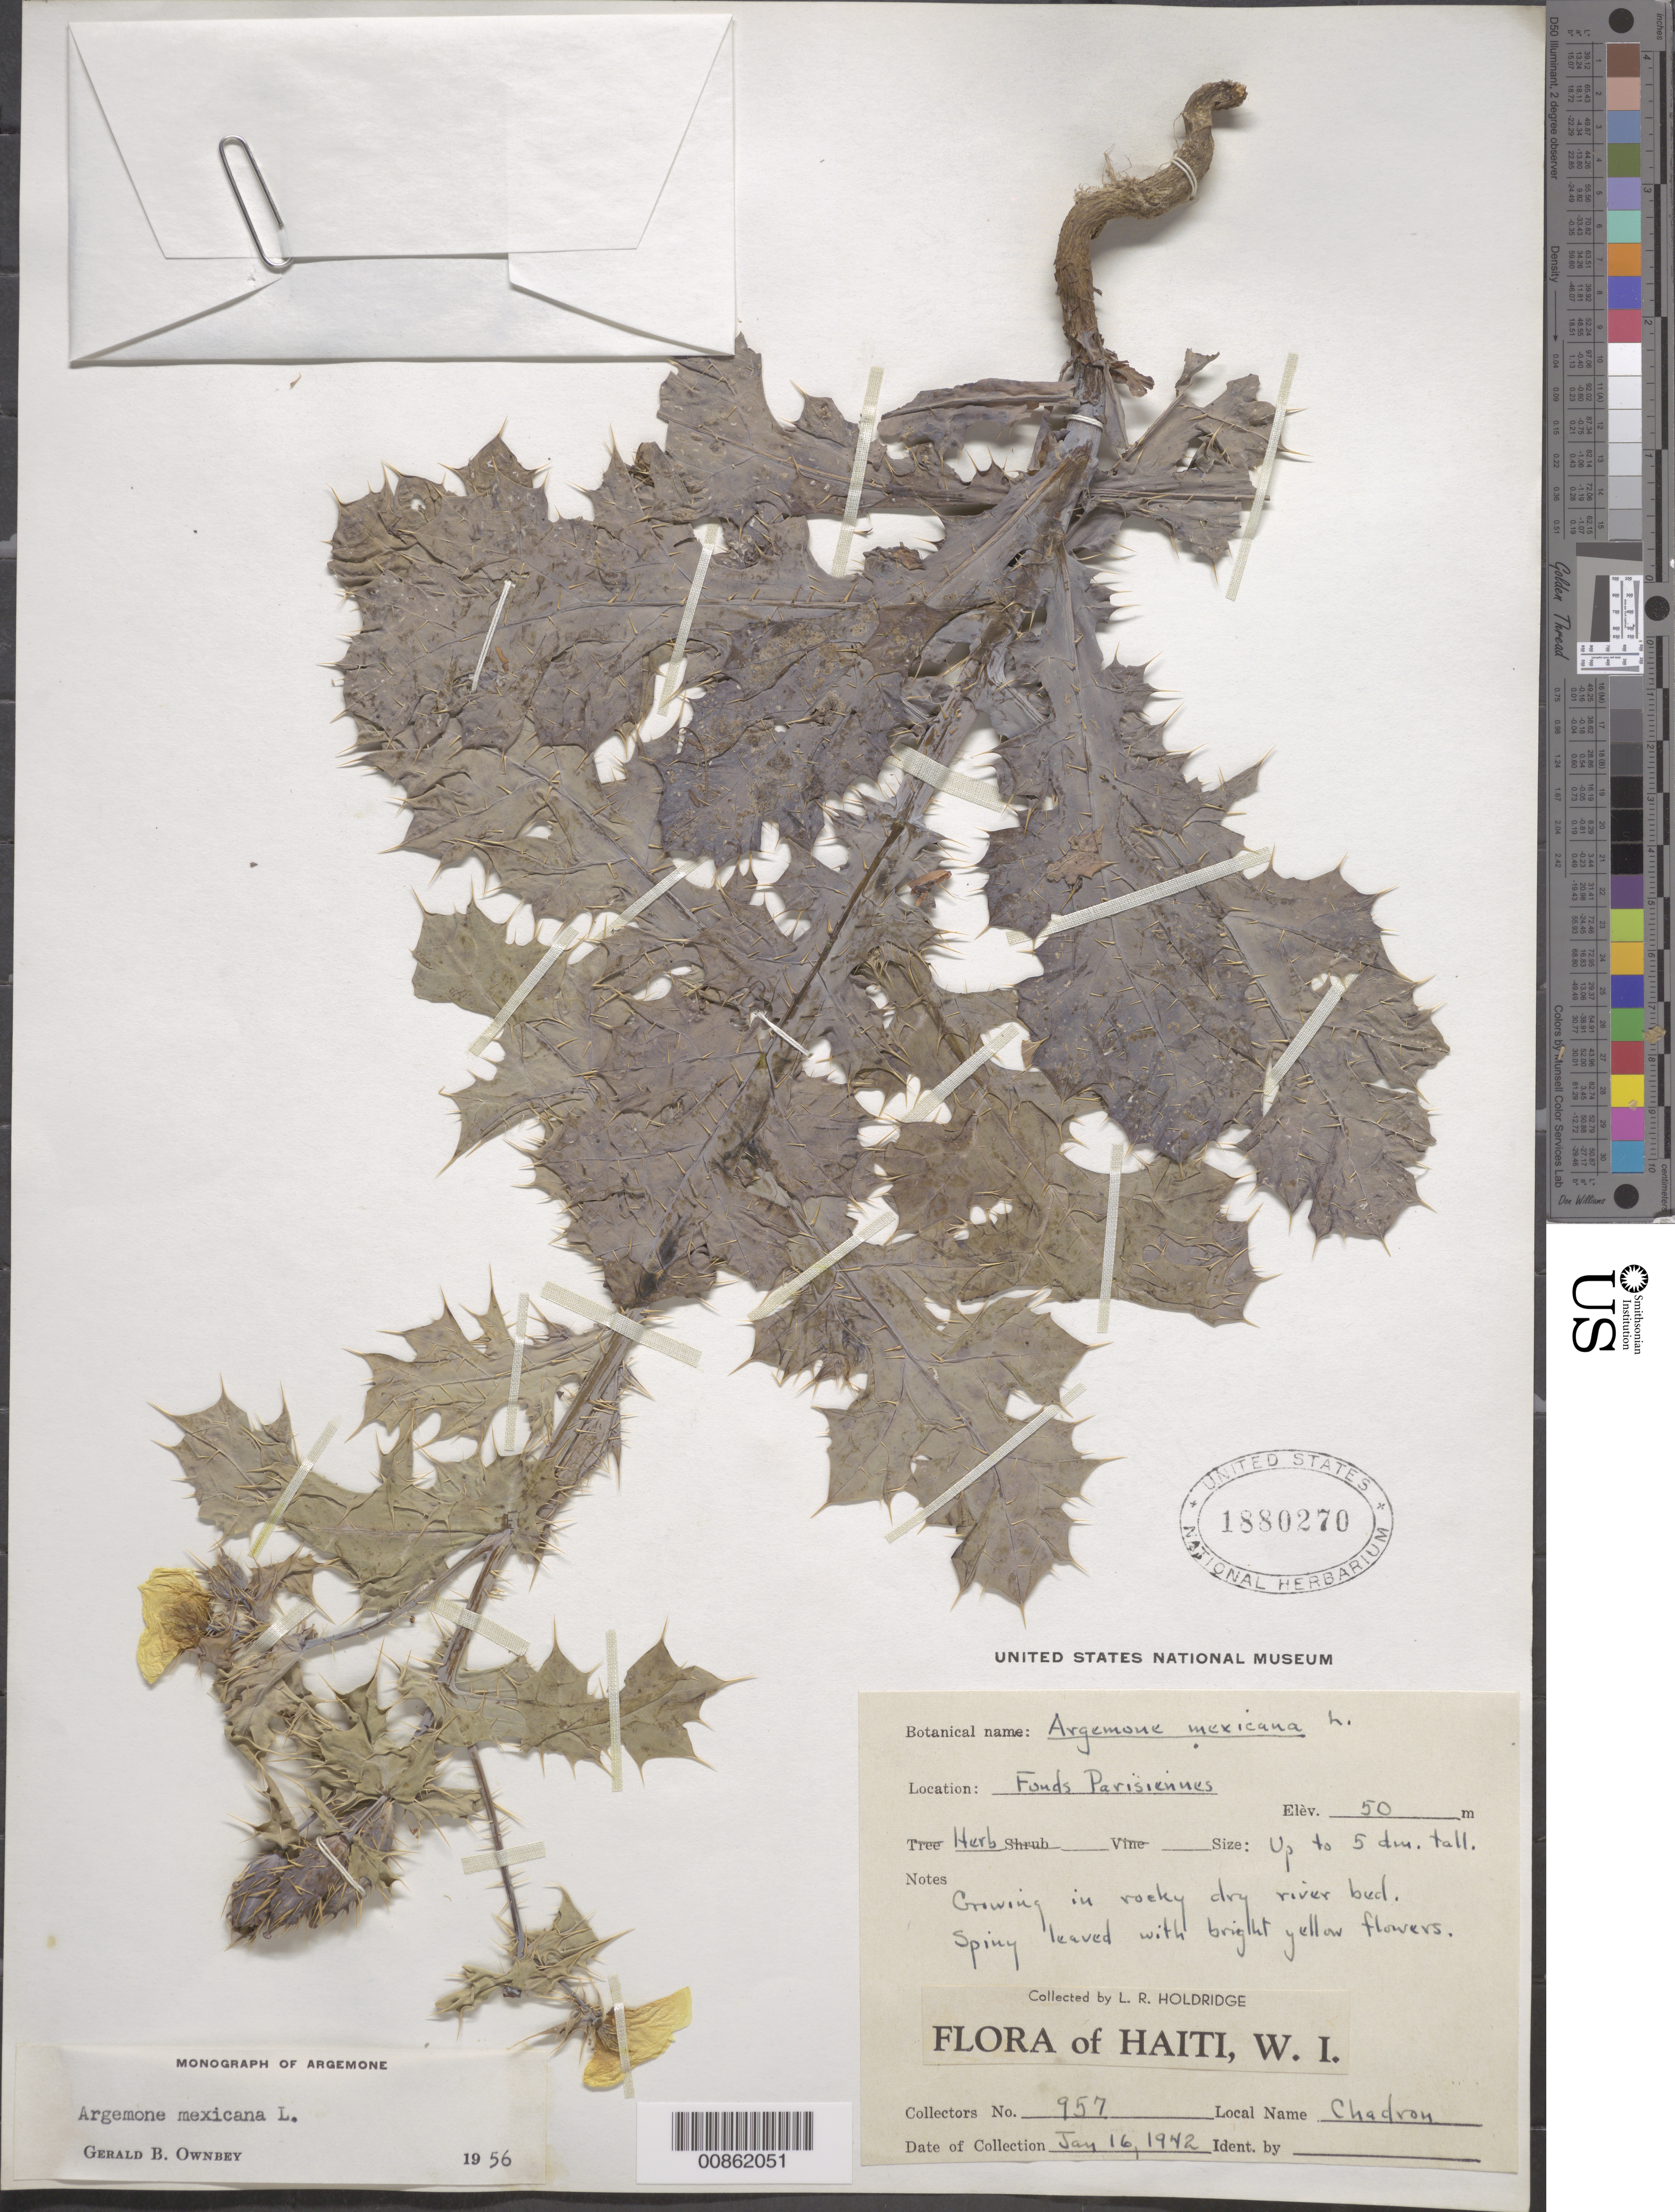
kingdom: Plantae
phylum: Tracheophyta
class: Magnoliopsida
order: Ranunculales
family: Papaveraceae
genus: Argemone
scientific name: Argemone mexicana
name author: L.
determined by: Ownbey, G. B.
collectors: L. Holdridge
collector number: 957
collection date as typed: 16 Jan 1942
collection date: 1942-01-16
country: Haiti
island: Hispaniola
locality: Fonds Parisiennes.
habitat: Growing in rocky dry river bed.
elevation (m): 50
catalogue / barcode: US 1880270